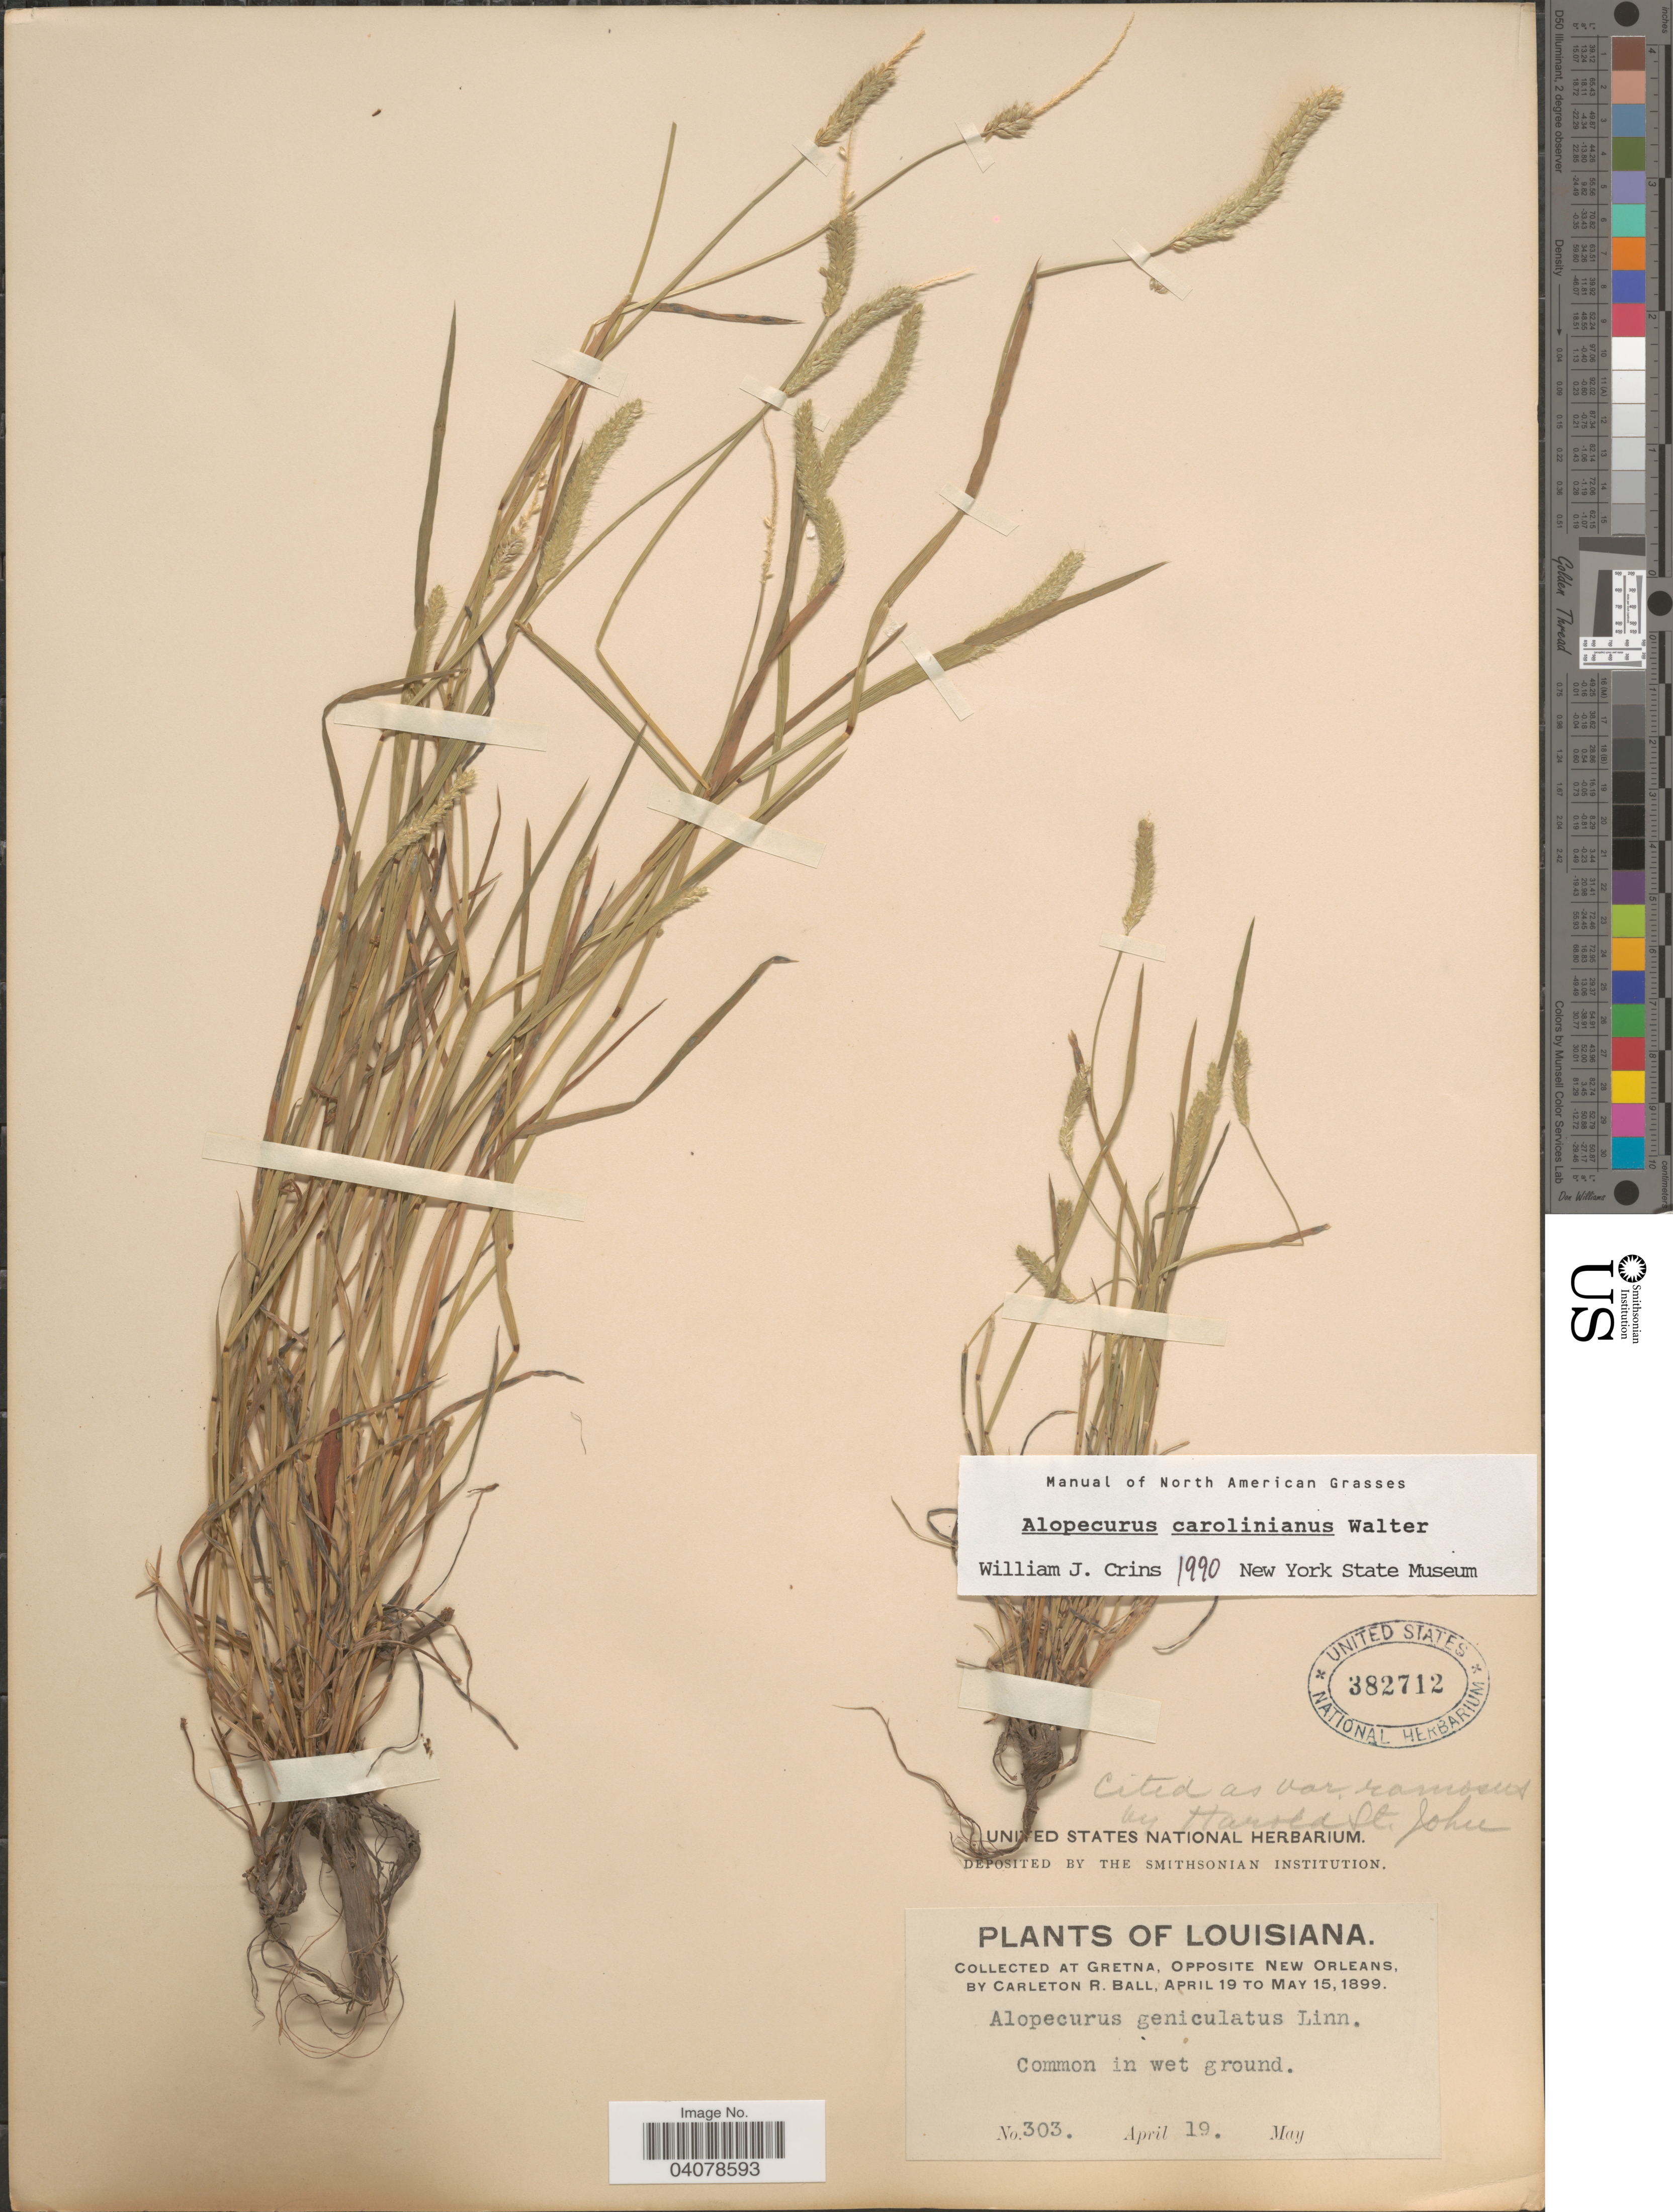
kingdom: Plantae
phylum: Tracheophyta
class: Liliopsida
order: Poales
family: Poaceae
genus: Alopecurus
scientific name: Alopecurus carolinianus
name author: Walter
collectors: C. R. Ball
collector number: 303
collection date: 1899-04-19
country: United States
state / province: Louisiana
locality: At Gretna, Opposite New Orleans.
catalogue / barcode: US 382712